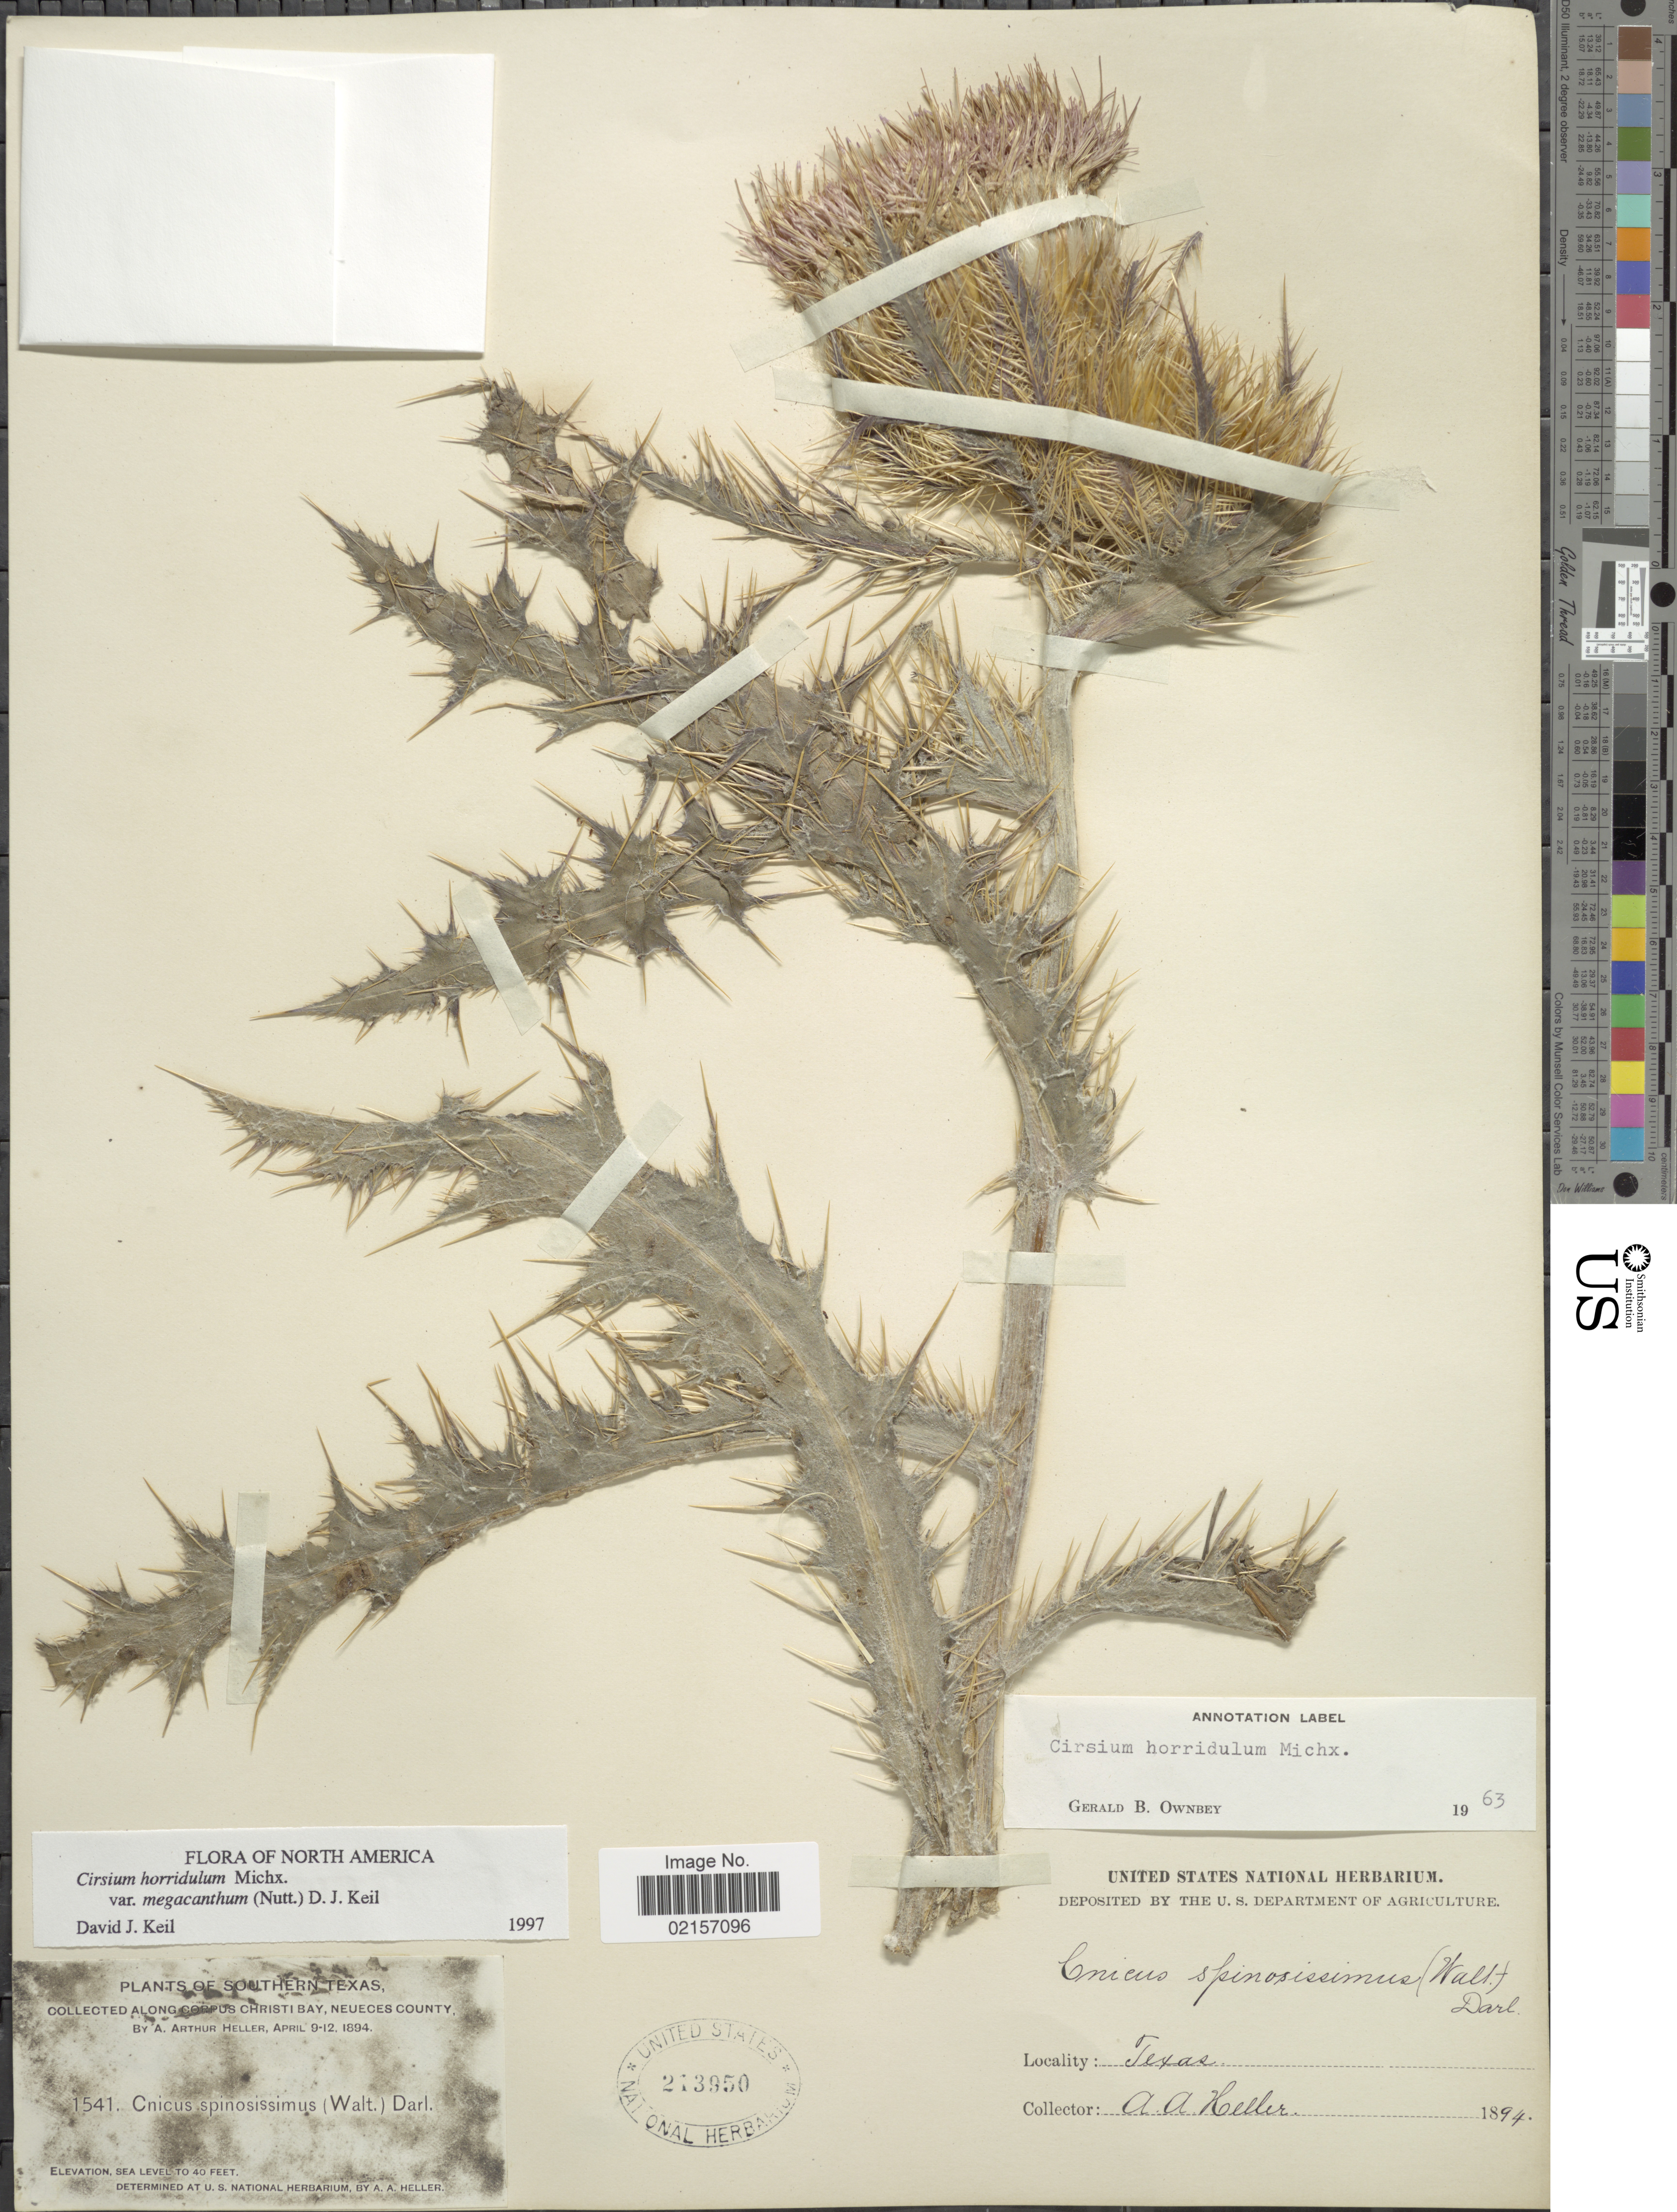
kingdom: Plantae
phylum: Tracheophyta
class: Magnoliopsida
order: Asterales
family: Asteraceae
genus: Cirsium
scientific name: Cirsium horridulum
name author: Michx.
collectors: A. A. Heller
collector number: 1541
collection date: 1894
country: United States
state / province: Texas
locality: Southern Texas, along Corpus Christi Bay, Neueces County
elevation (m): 12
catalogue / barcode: US 213950